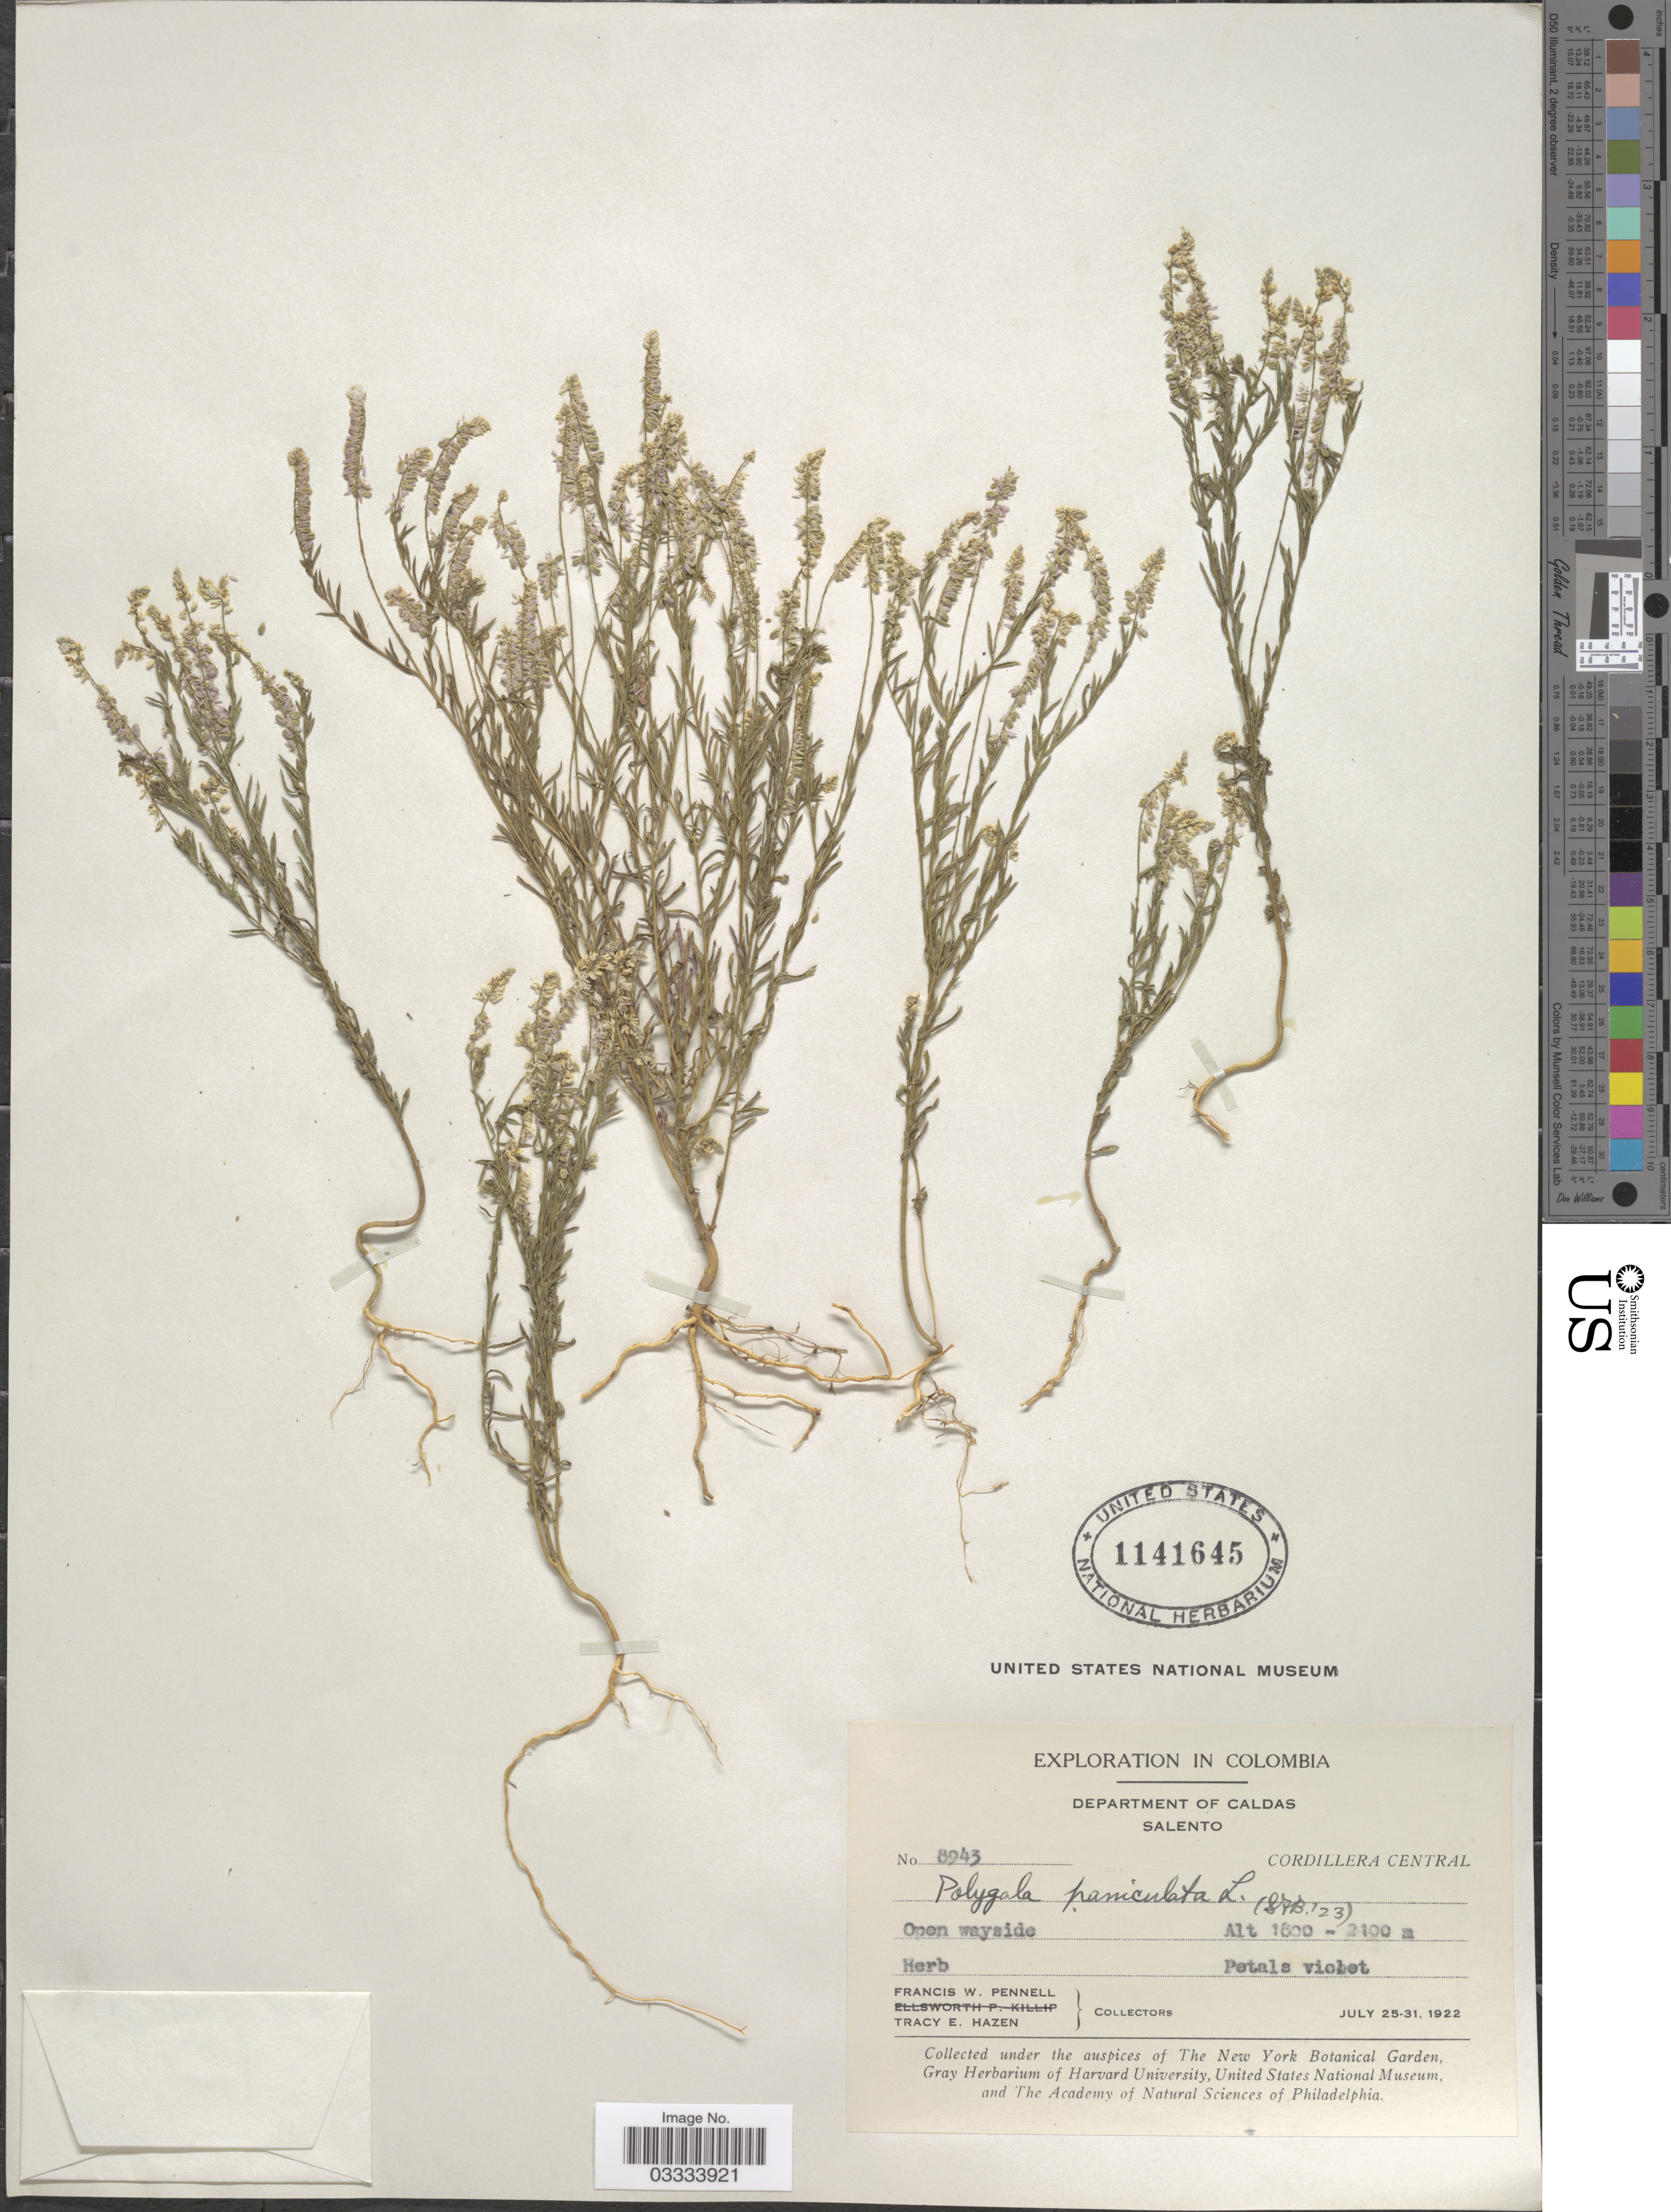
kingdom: Plantae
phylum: Tracheophyta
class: Magnoliopsida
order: Fabales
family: Polygalaceae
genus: Polygala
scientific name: Polygala paniculata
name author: L.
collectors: F. W. Pennell & T. E. Hazen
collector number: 8943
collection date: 1922-07-25/1922-07-31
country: Colombia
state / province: Caldas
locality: Department of Caldas. Salento. Cordillera Central.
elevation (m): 1800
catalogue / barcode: US 1141645